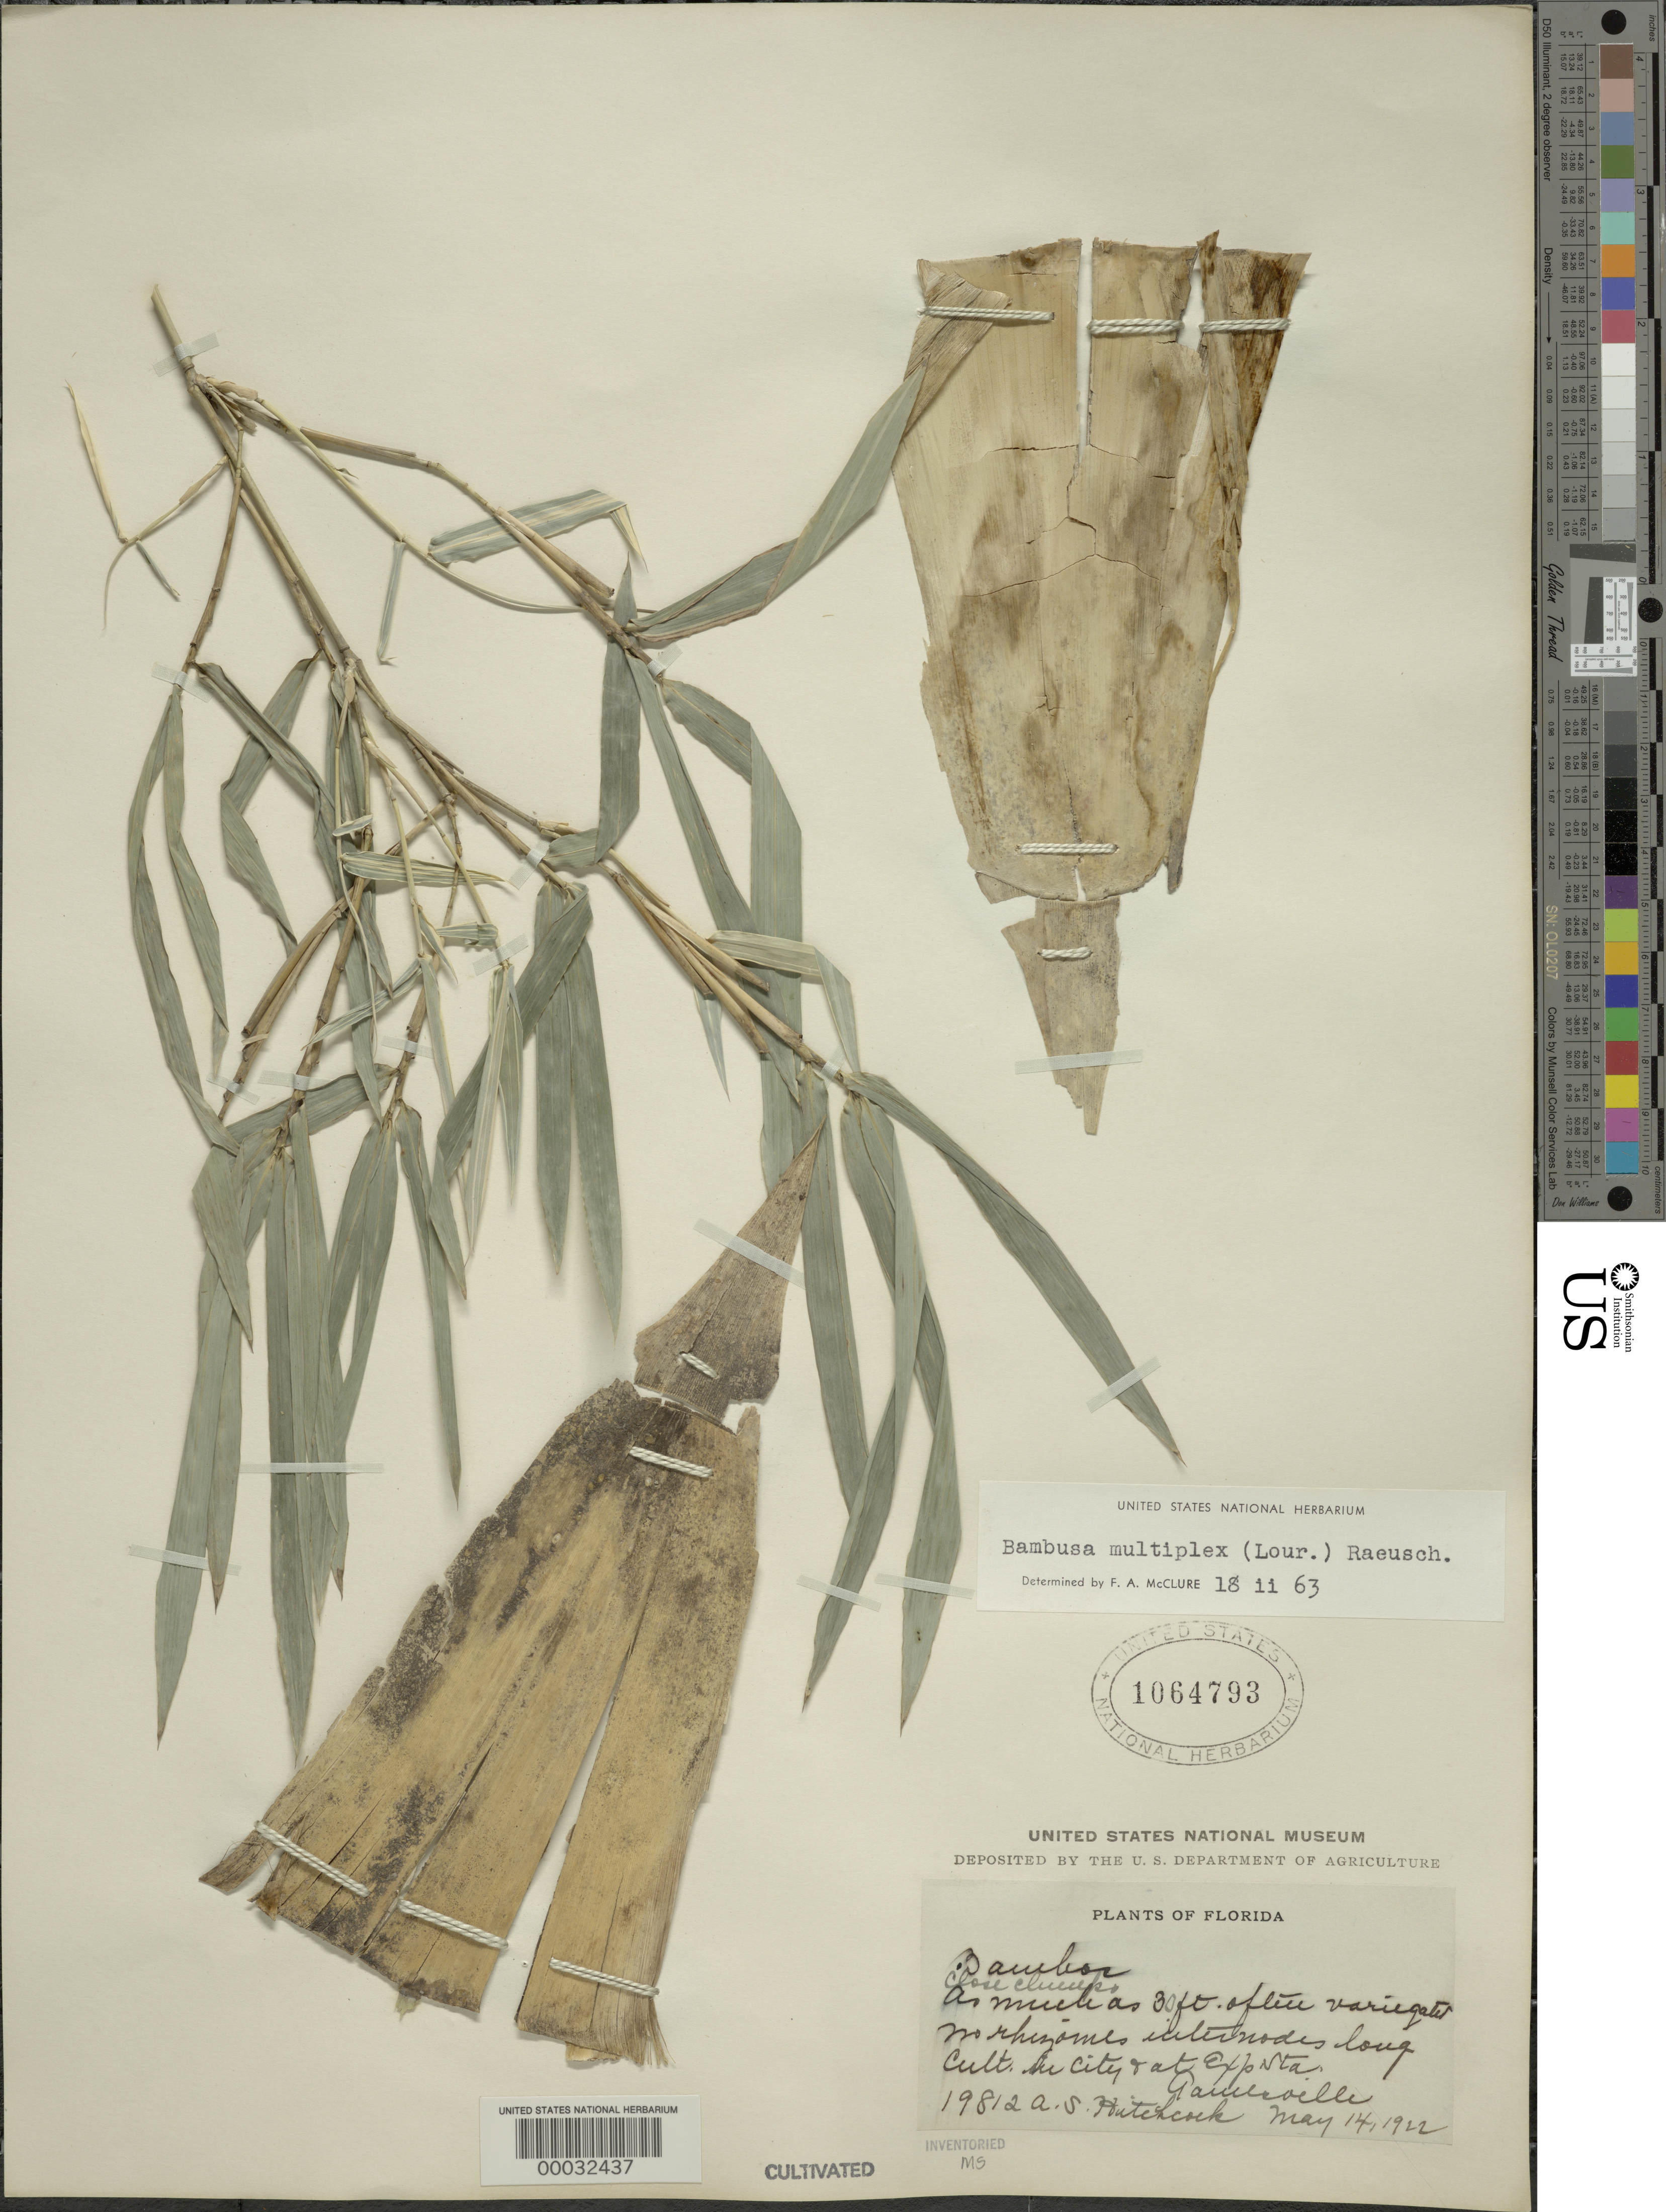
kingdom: Plantae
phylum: Tracheophyta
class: Liliopsida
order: Poales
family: Poaceae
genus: Bambusa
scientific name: Bambusa multiplex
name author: (Lour.) Raeusch. ex Schult. & Schult. f.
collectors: A. S. Hitchcock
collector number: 19812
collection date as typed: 14 May 1922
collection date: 1922-05-14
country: United States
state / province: Florida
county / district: Alachua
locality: Gainesville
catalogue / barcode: US 1064793